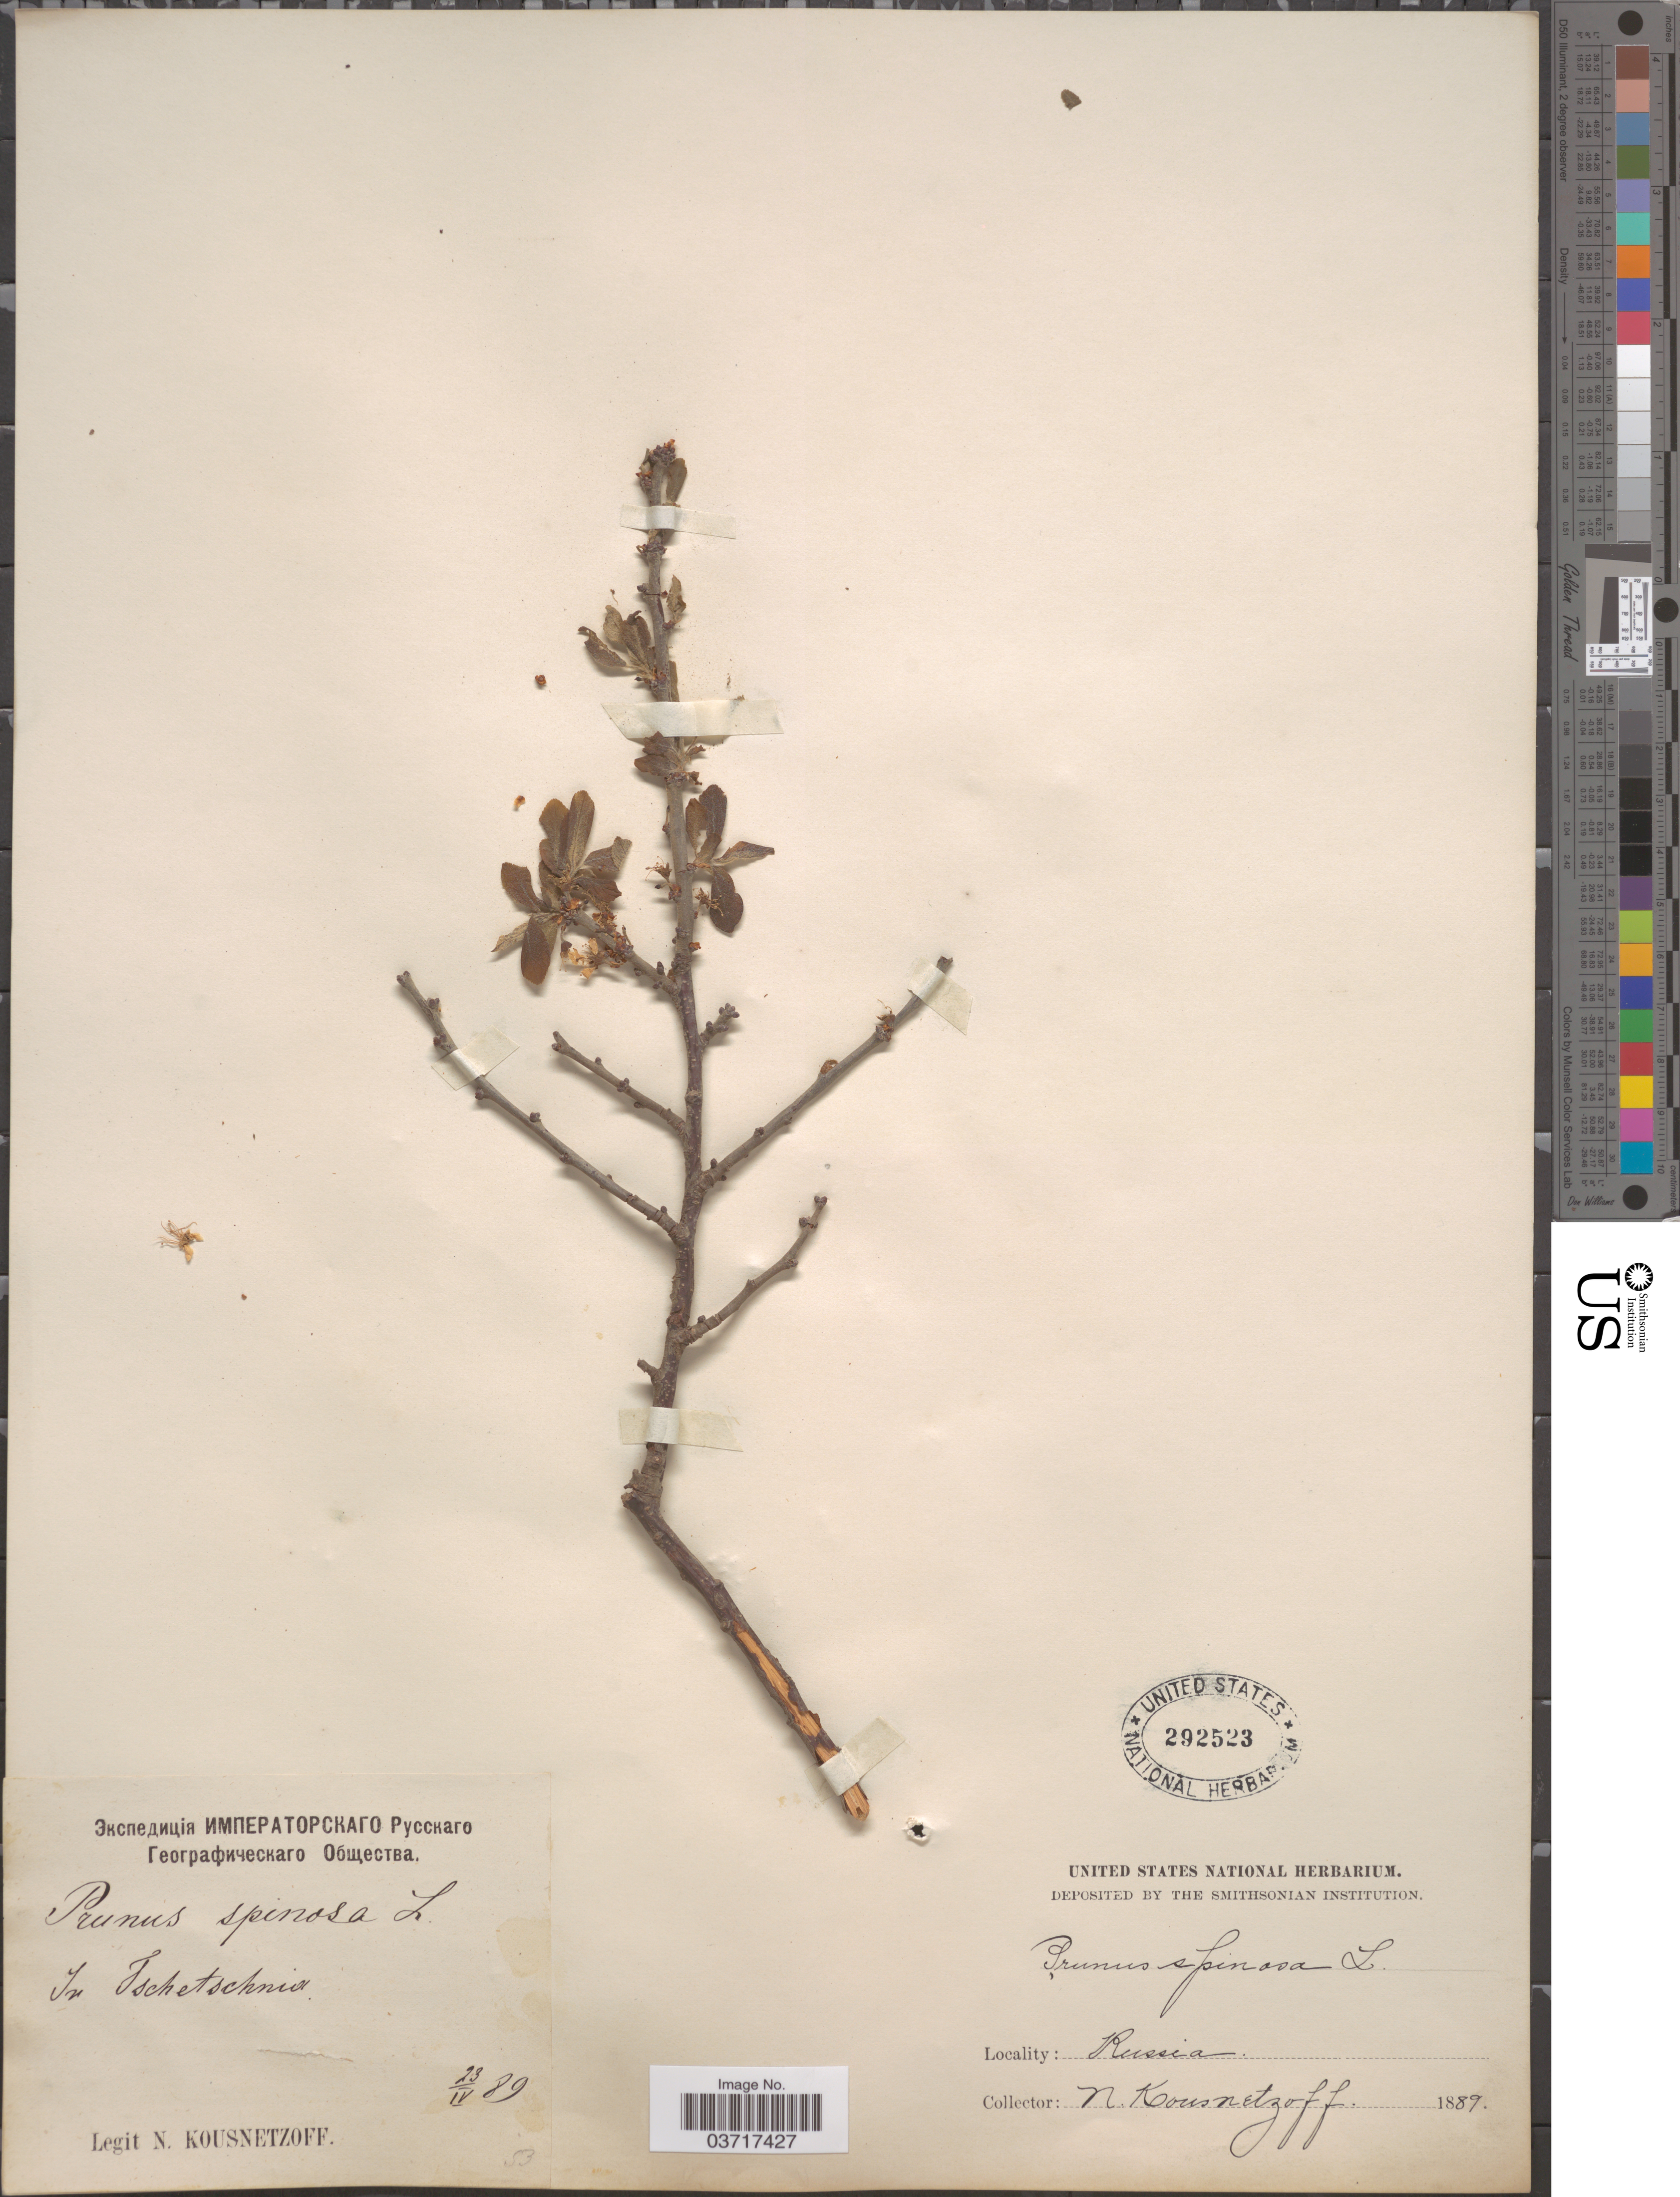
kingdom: Plantae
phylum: Tracheophyta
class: Magnoliopsida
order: Rosales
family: Rosaceae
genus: Prunus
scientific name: Prunus spinosa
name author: L.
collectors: N. Kousnetzoff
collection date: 1889-04-23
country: Russian Federation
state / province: Chechnya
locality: In Tschetschnia.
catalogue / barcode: US 292523